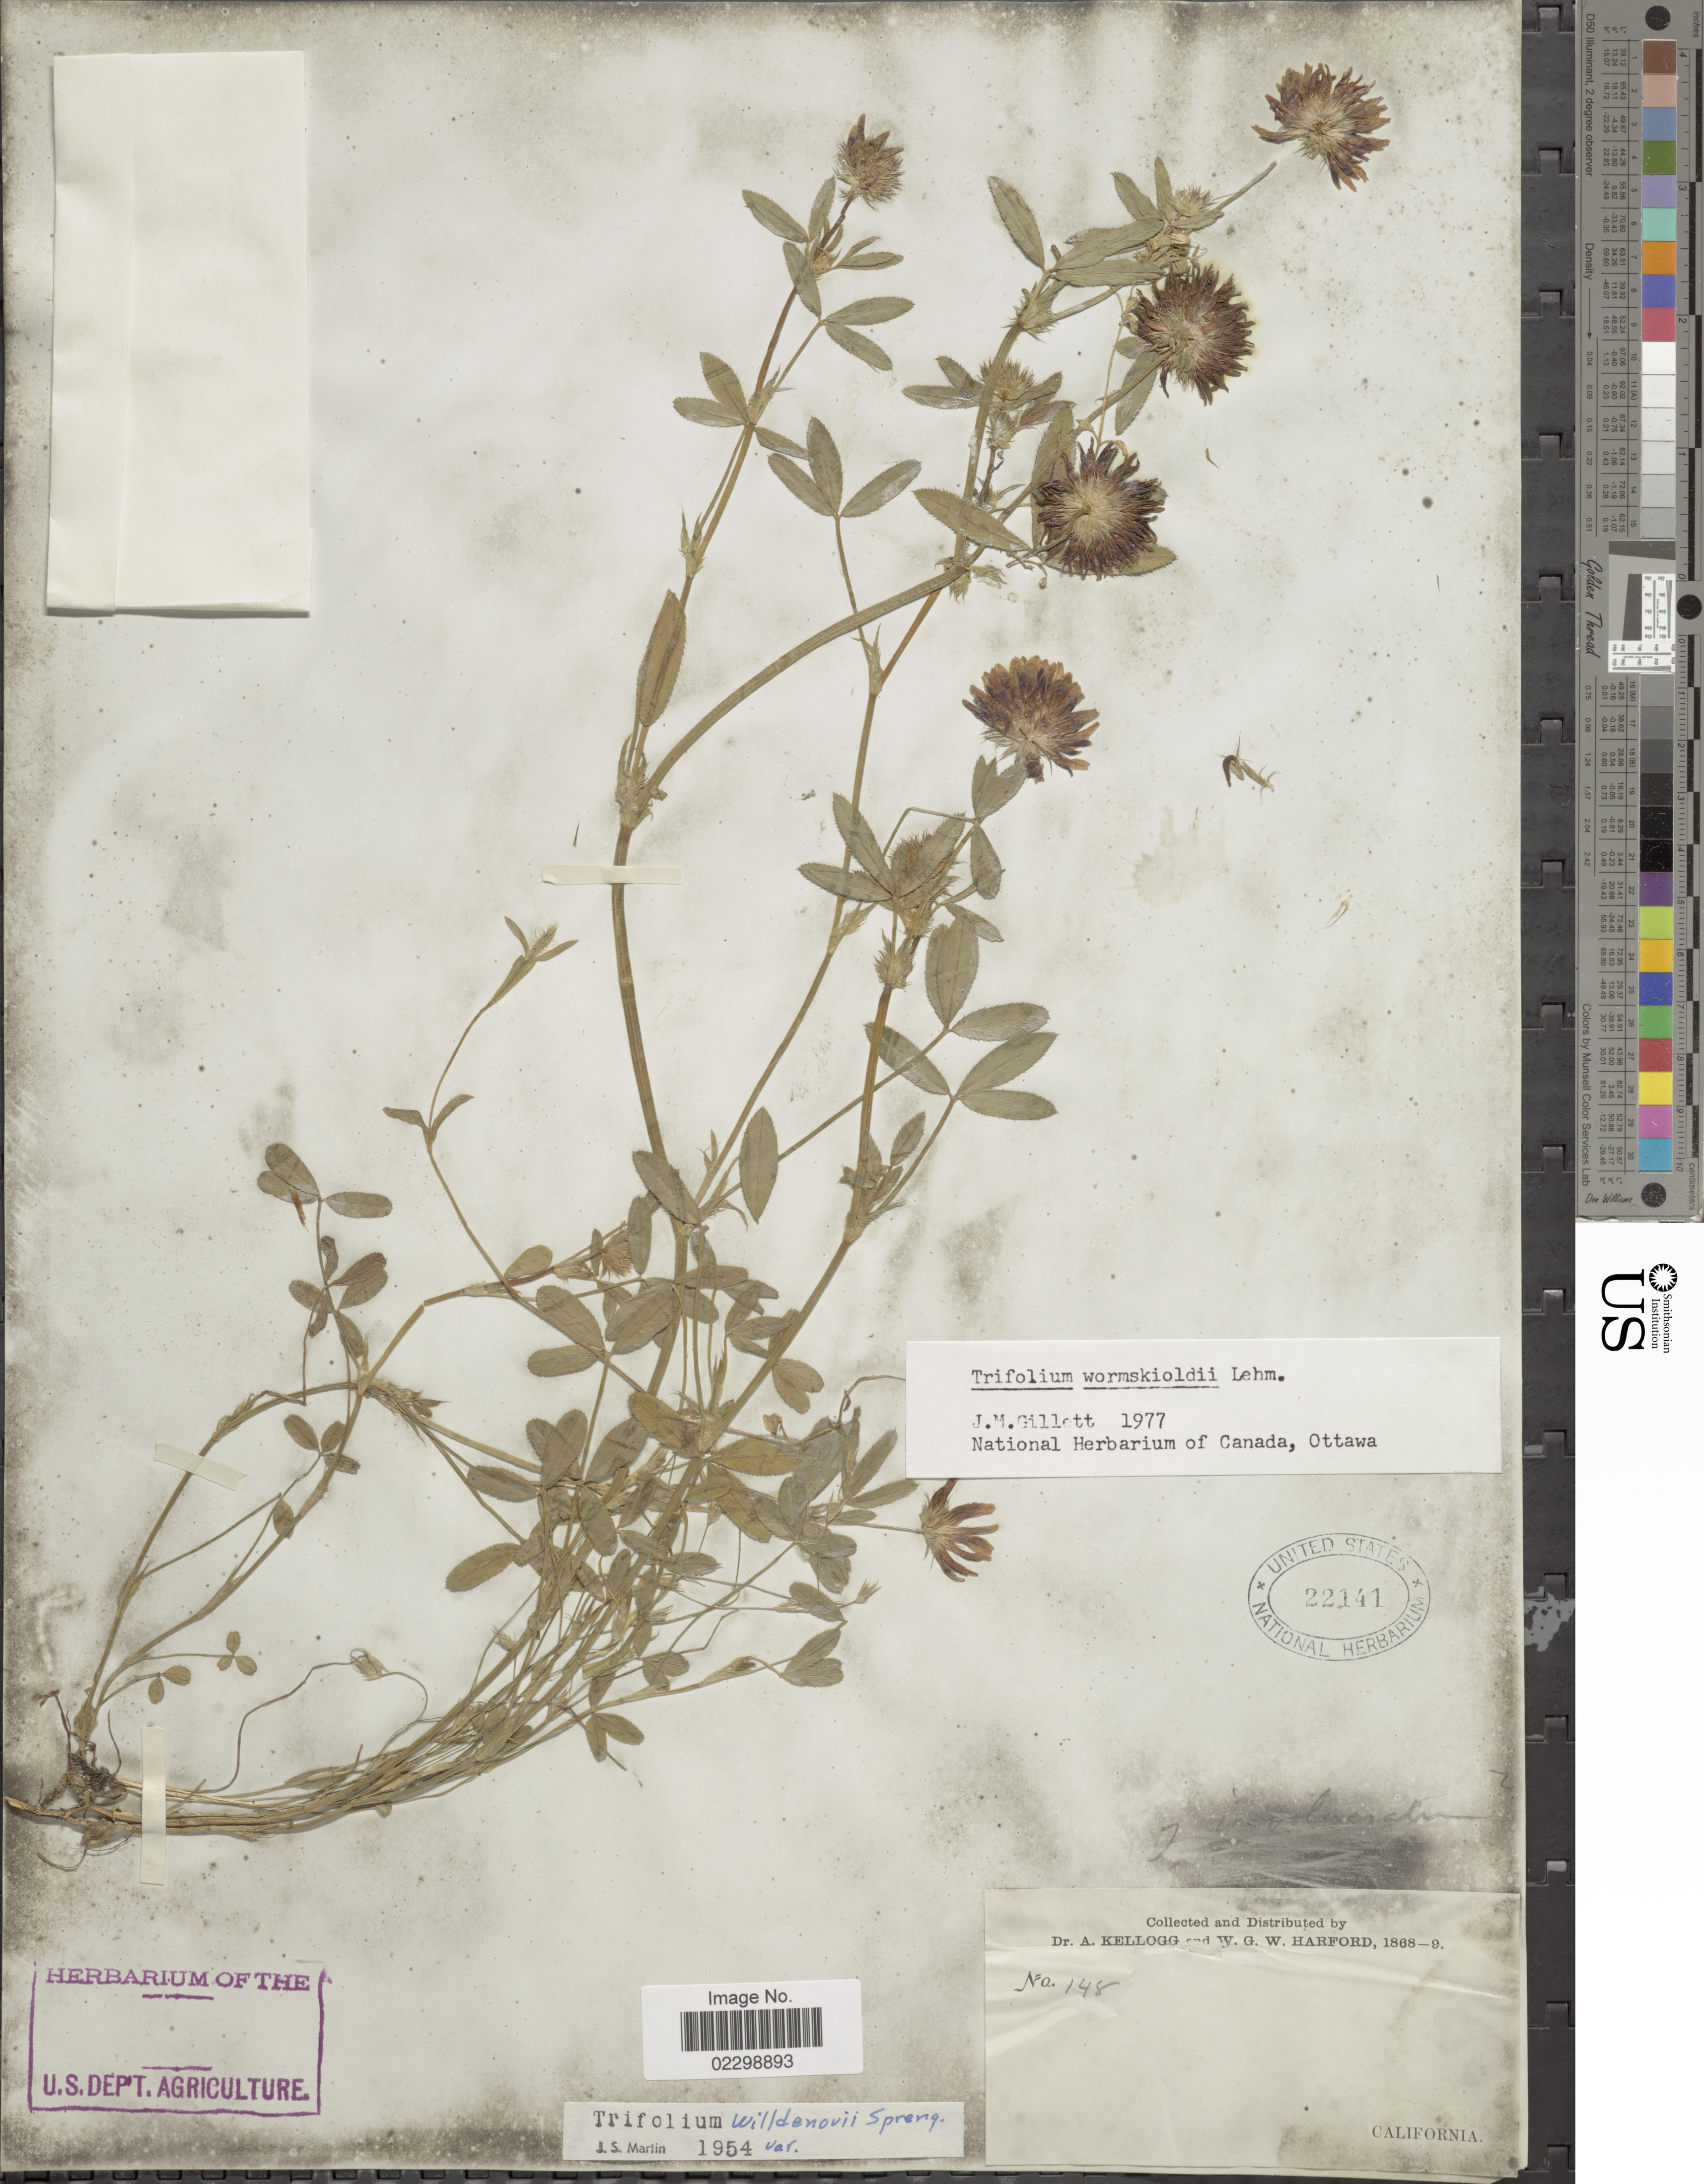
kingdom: Plantae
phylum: Tracheophyta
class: Magnoliopsida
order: Fabales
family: Fabaceae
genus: Trifolium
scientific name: Trifolium wormskioldii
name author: Lehm.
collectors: A. Kellogg & W. G. W. Harford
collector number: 148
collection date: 1868/1869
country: United States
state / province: California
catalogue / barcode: US 22141